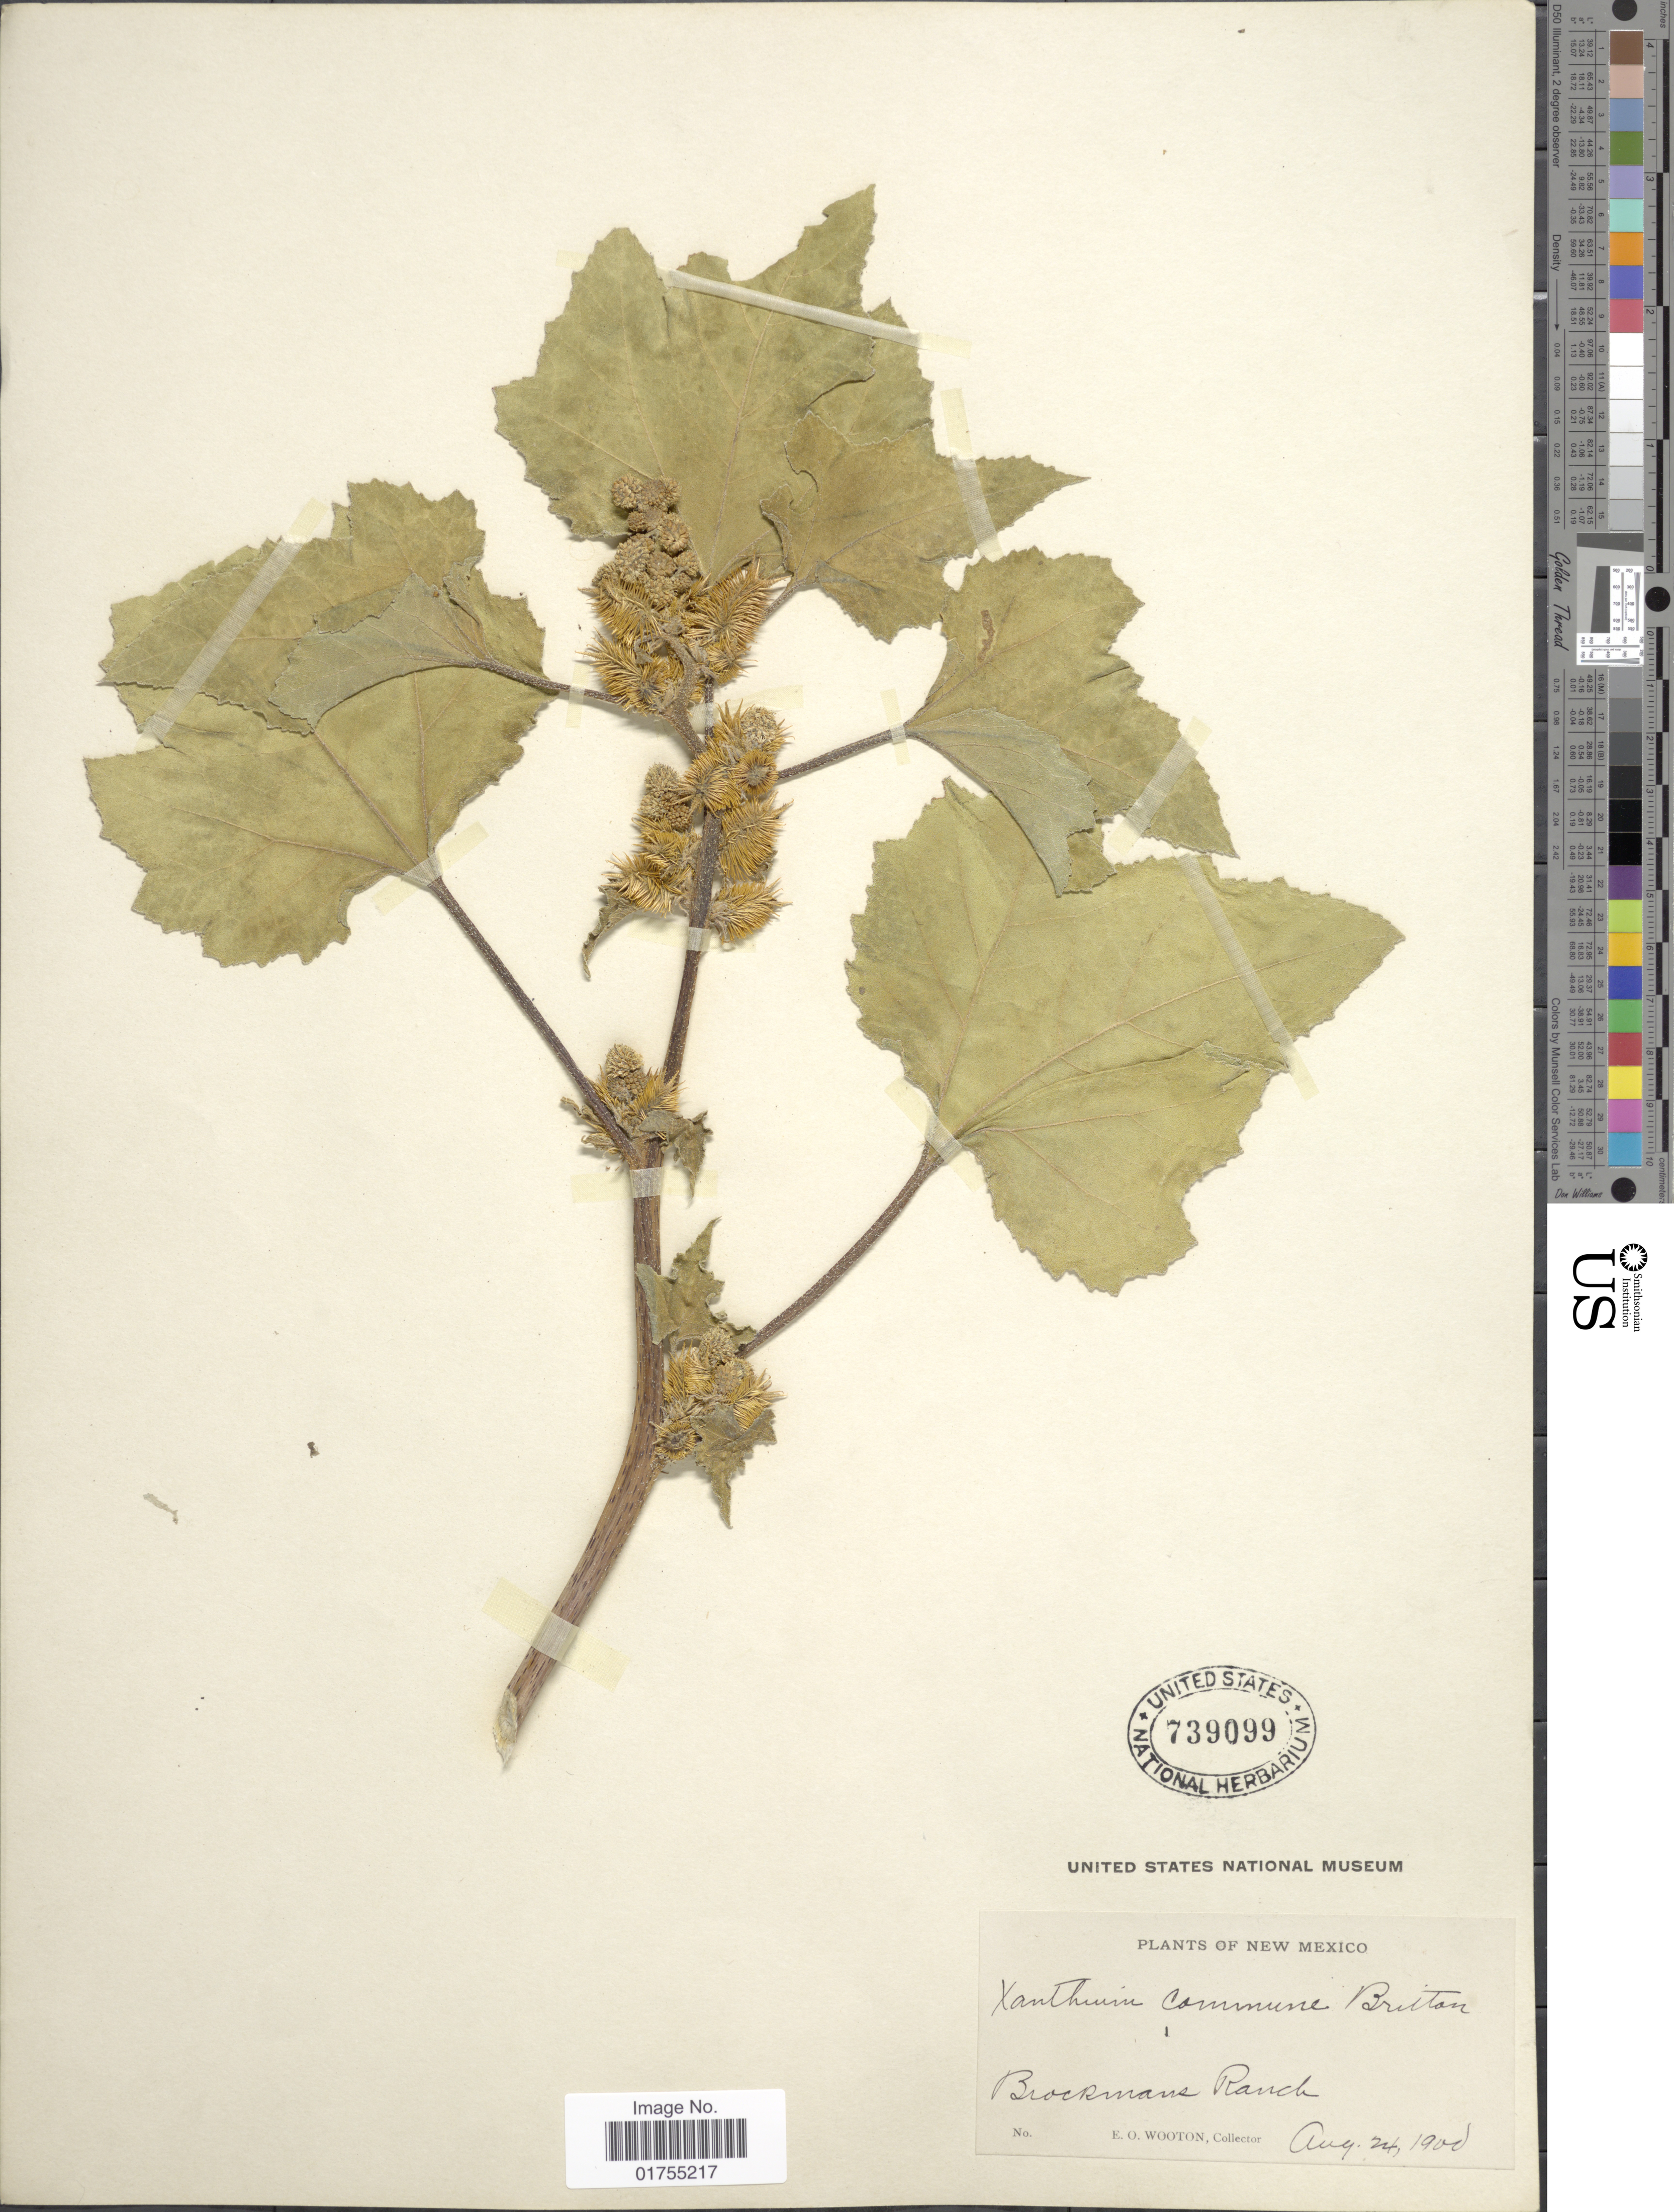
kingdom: Plantae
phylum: Tracheophyta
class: Magnoliopsida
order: Asterales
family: Asteraceae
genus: Xanthium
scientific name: Xanthium strumarium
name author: L.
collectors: E. O. Wooton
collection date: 1900-08-24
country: United States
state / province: New Mexico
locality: Brockmans Ranch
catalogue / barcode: US 739099